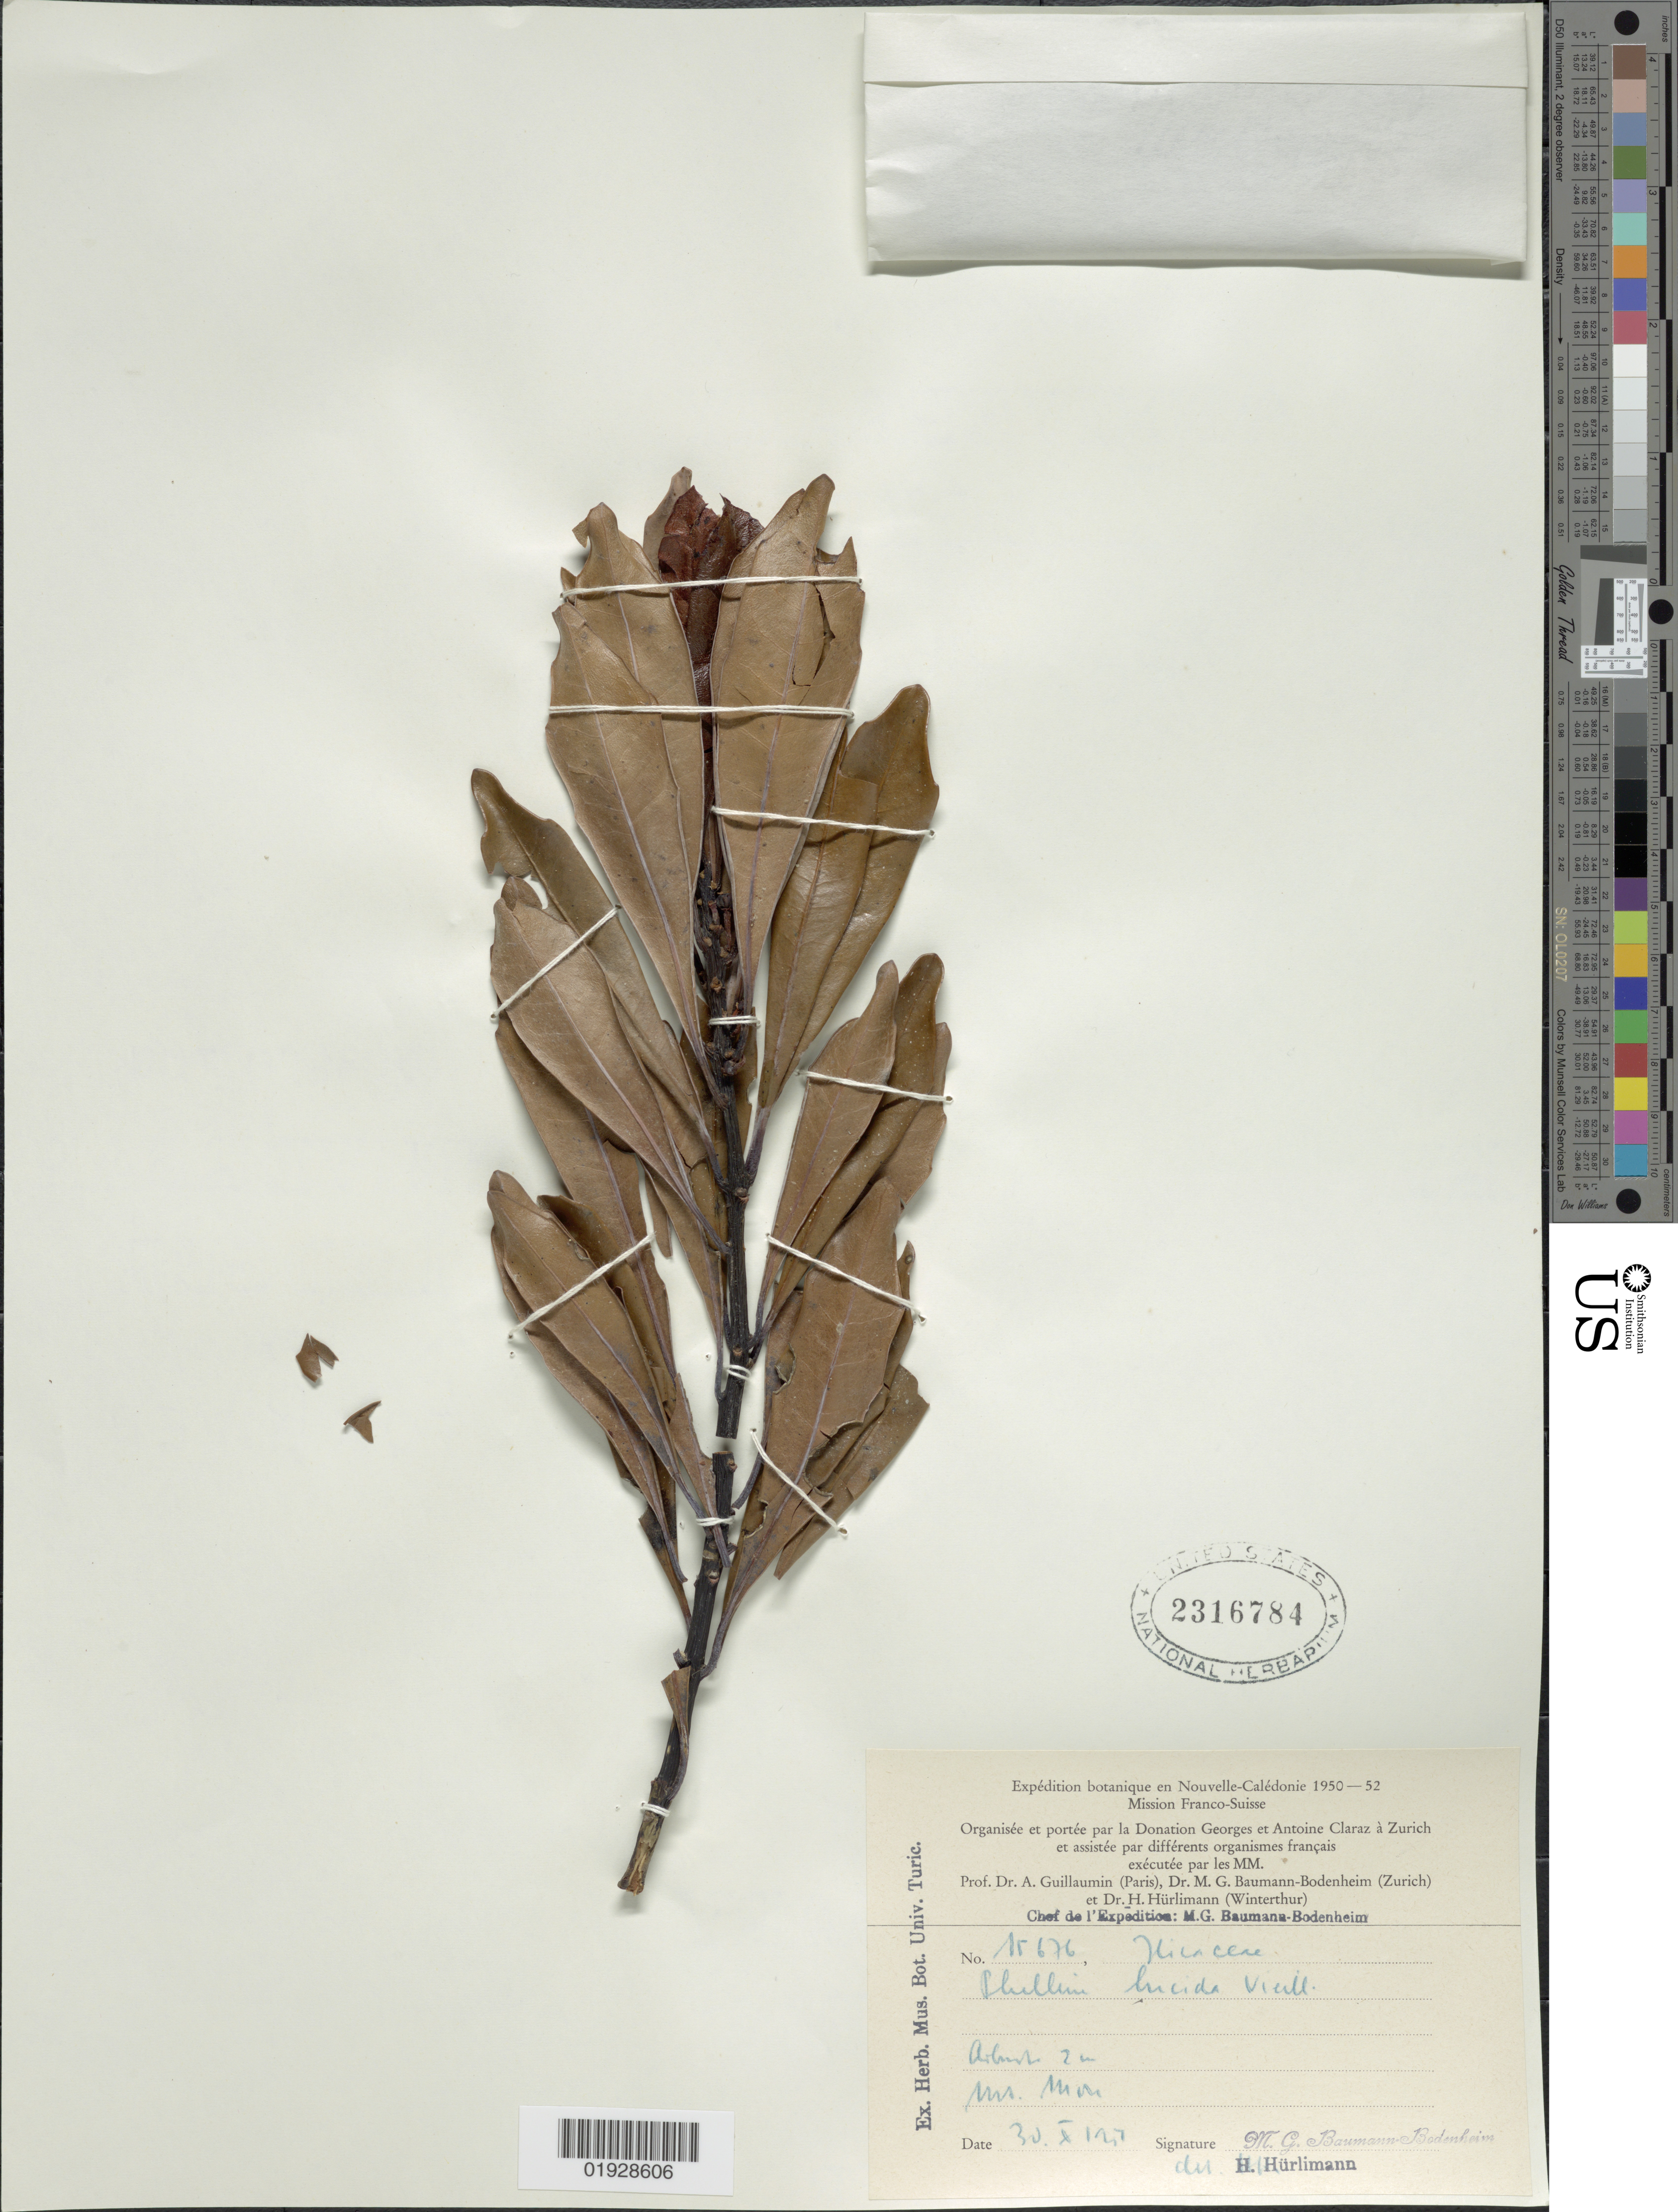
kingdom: Plantae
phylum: Tracheophyta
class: Magnoliopsida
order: Asterales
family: Phellinaceae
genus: Phelline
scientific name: Phelline lucida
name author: Vieill. ex Baill.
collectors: M. G. Baumann-Bodenheim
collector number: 15676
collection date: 1951-10-30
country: New Caledonia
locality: Mt. Mou.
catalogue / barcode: US 2316784